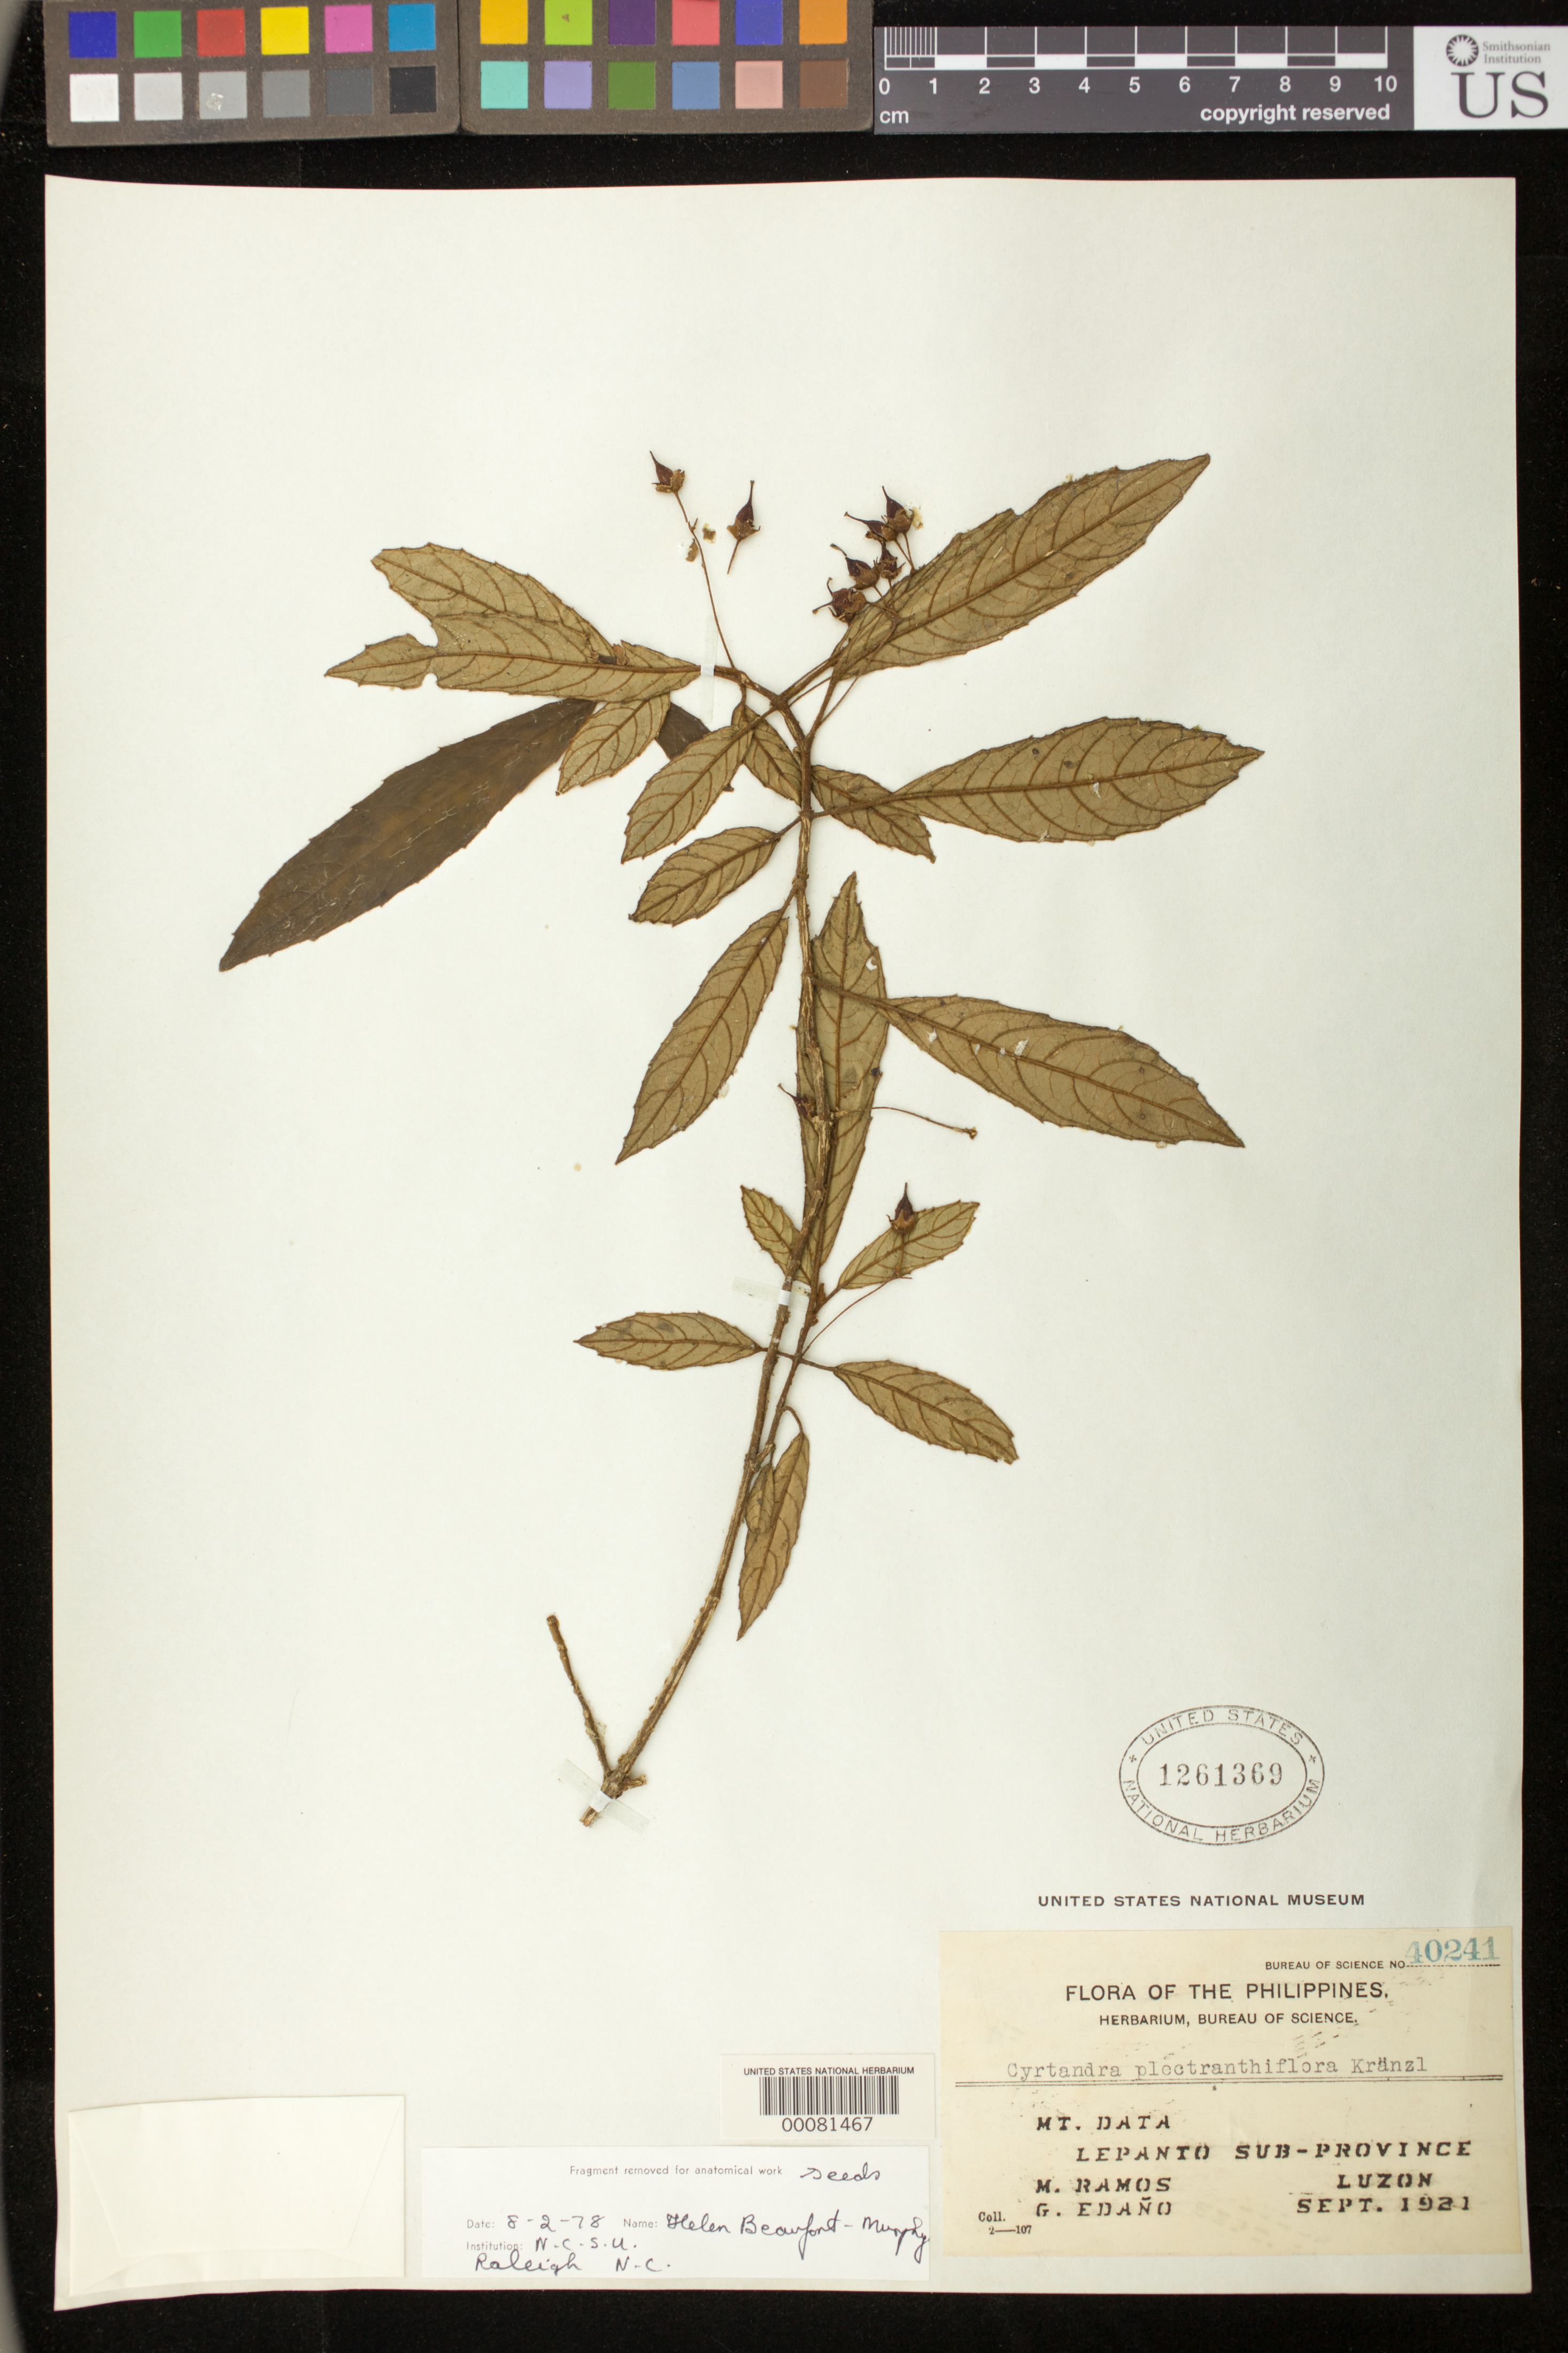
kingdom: Plantae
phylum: Tracheophyta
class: Magnoliopsida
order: Lamiales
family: Gesneriaceae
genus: Cyrtandra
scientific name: Cyrtandra plectranthiflora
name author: Kraenzl.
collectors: M. Ramos & G. E. Edaño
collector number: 40241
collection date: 1921-09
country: Philippines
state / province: Cordillera (Administrative Region)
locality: Mt. Data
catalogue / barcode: US 1261369